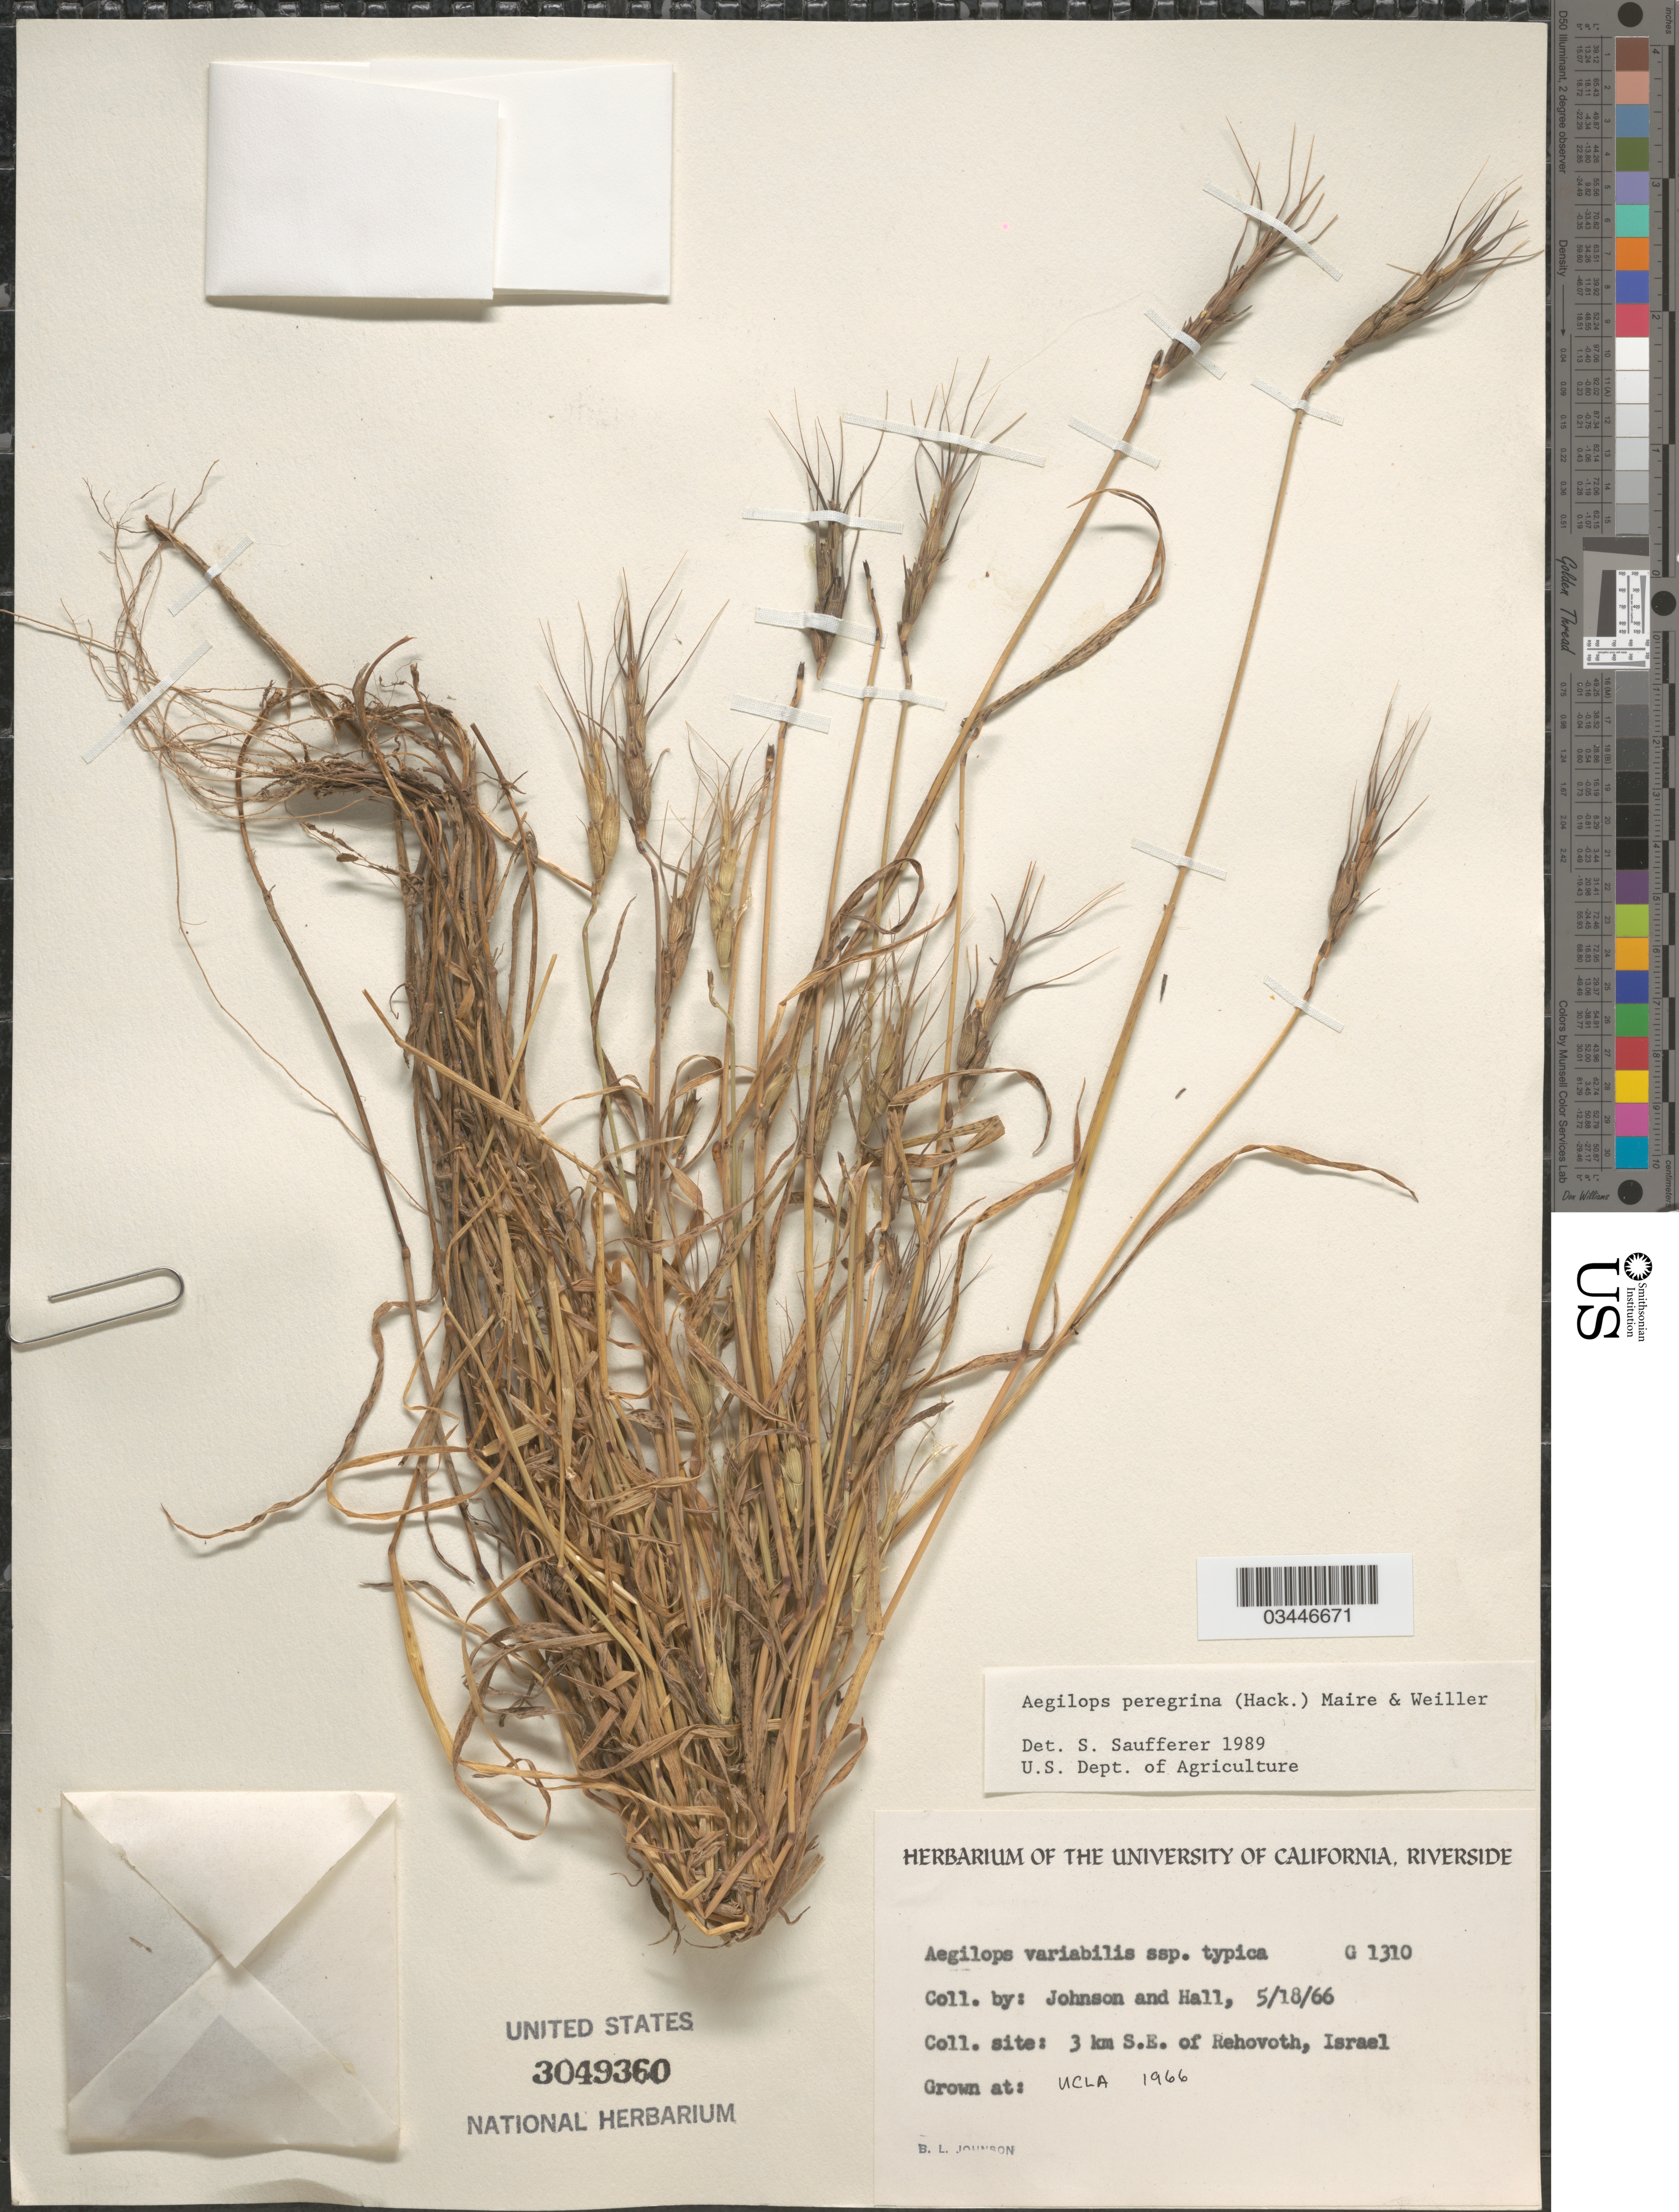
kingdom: Plantae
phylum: Tracheophyta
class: Liliopsida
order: Poales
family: Poaceae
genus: Aegilops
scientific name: Aegilops peregrina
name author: (Hack.) Eig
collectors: B. Johnson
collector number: G1310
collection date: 1966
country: United States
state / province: California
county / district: Los Angeles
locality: UCLA.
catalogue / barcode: US 3049360